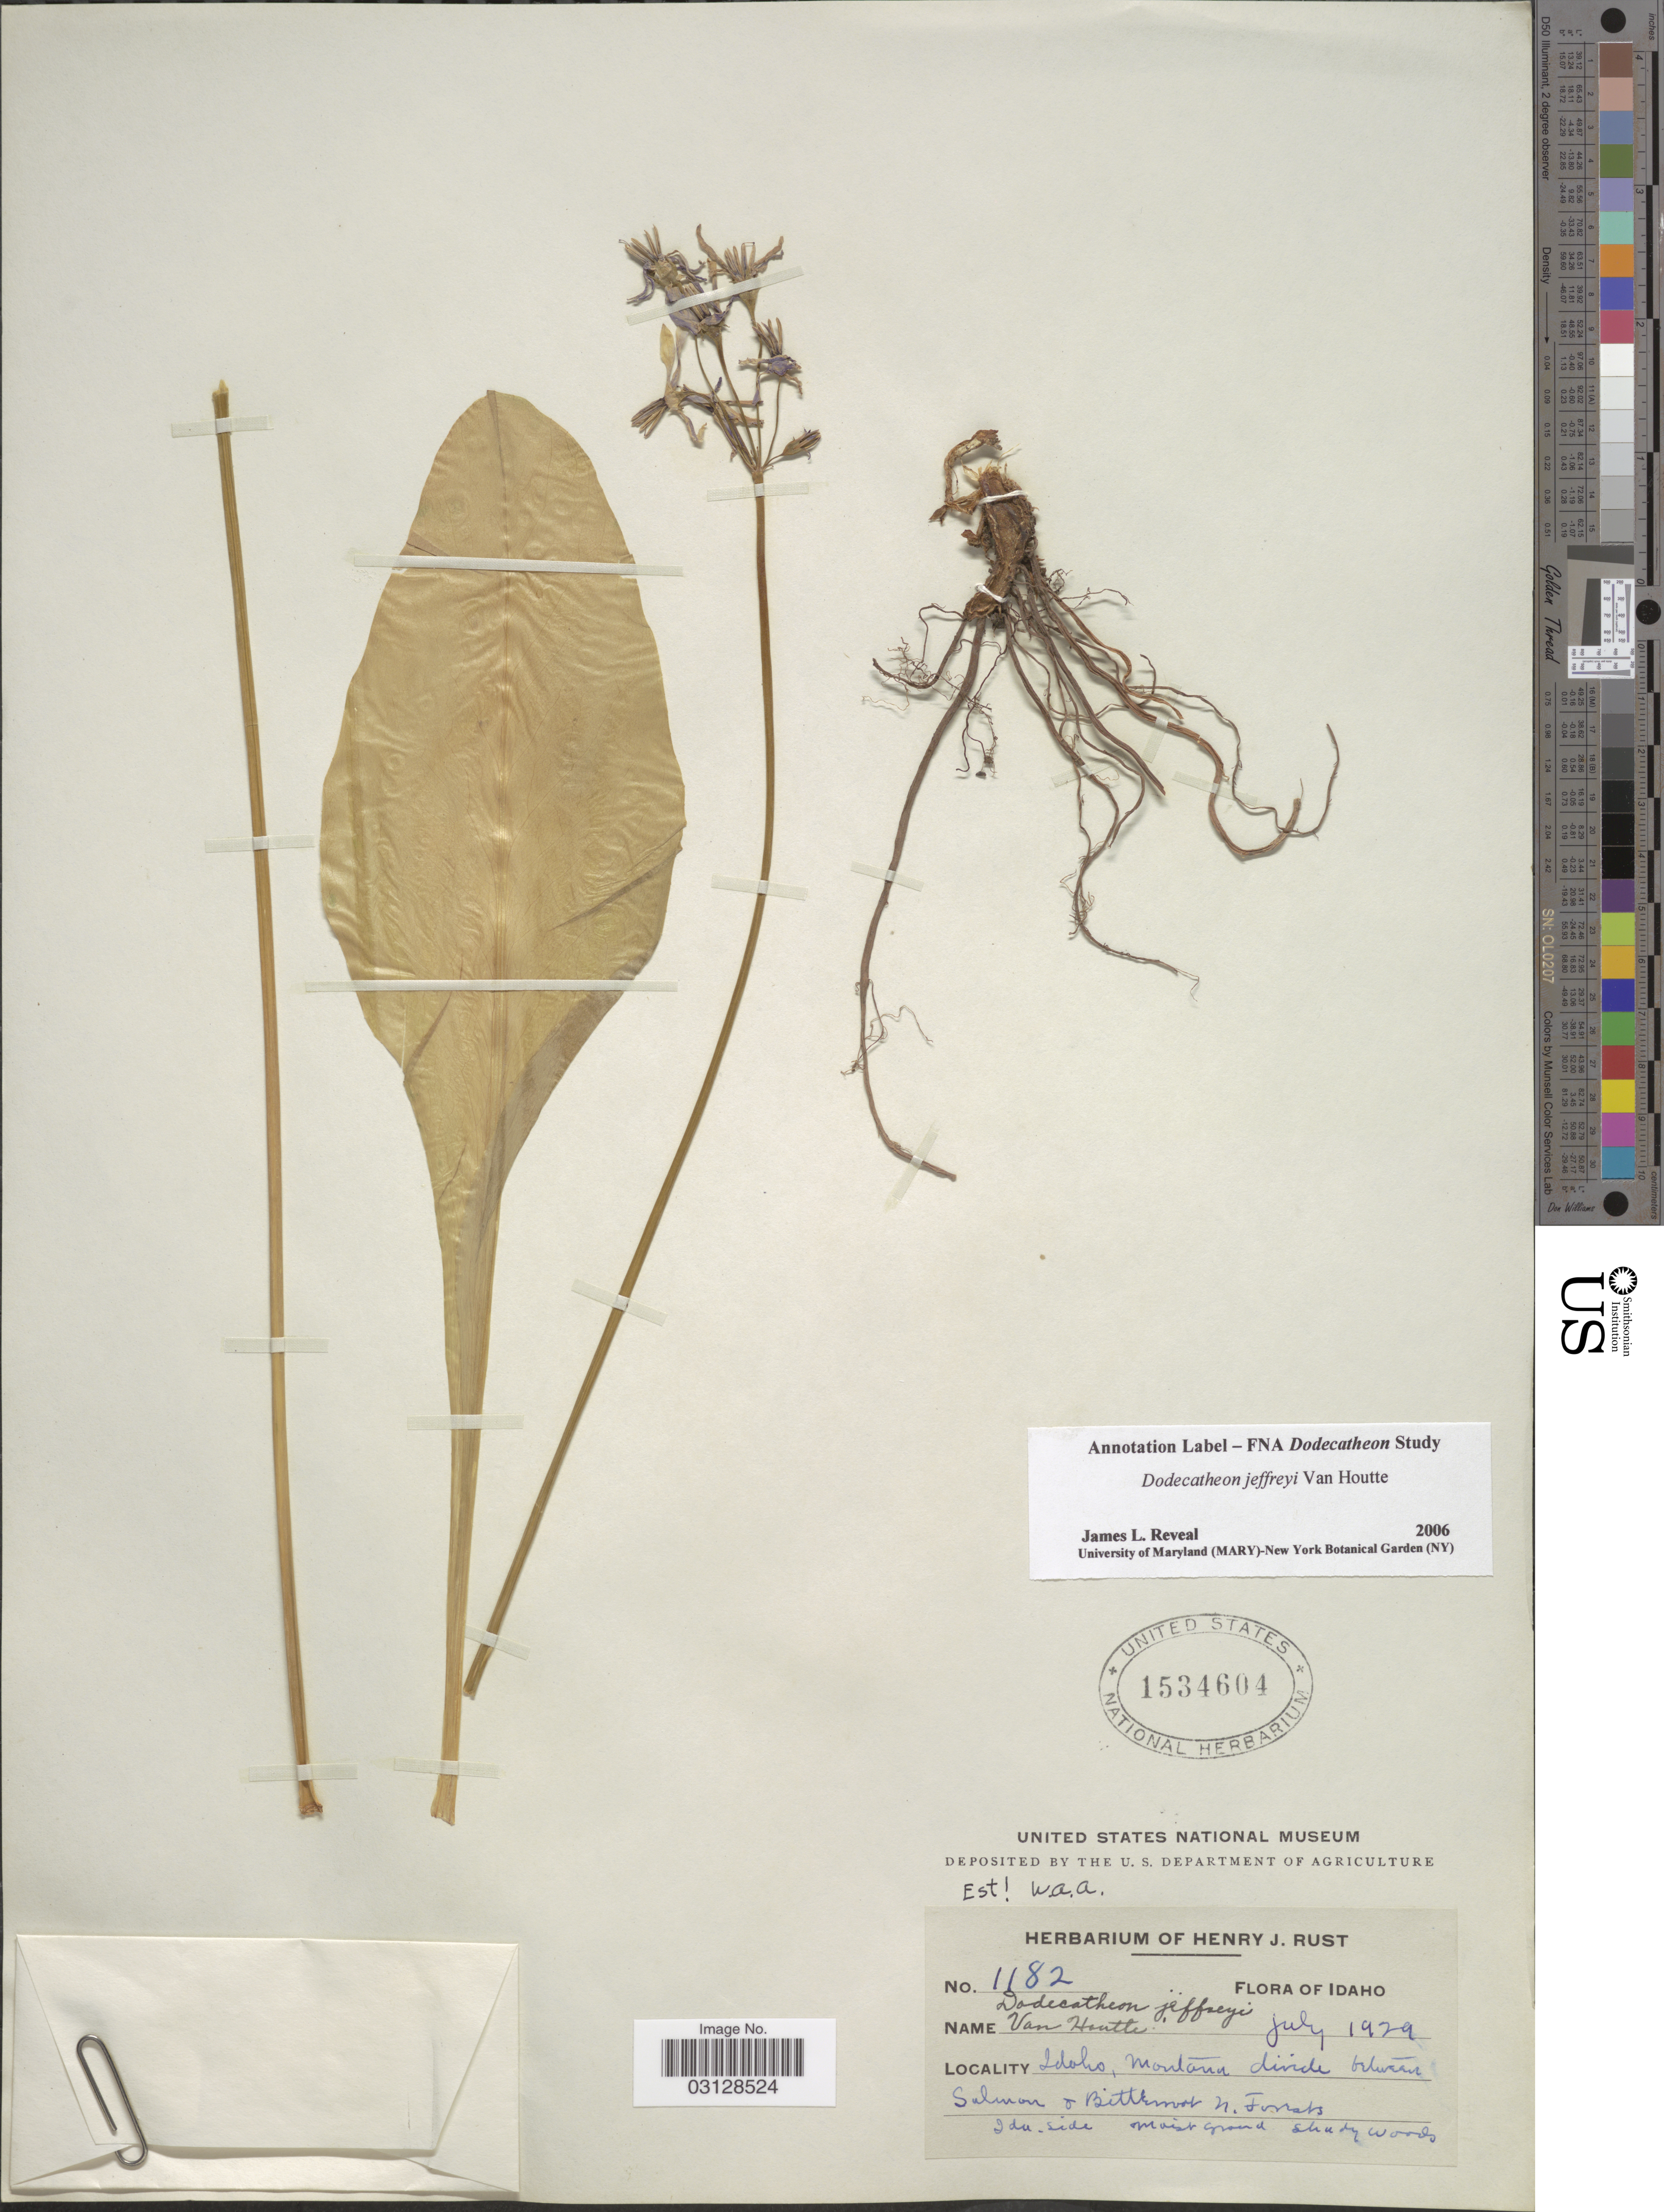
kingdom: Plantae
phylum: Tracheophyta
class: Magnoliopsida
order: Ericales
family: Primulaceae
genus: Dodecatheon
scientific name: Dodecatheon jeffreyi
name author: Van Houtte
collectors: ex herb. Henry J. Rust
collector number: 182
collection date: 1929-07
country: United States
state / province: Idaho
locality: Montana divide between Salmon & Bitterroot n. Forests.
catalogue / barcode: US 1534604